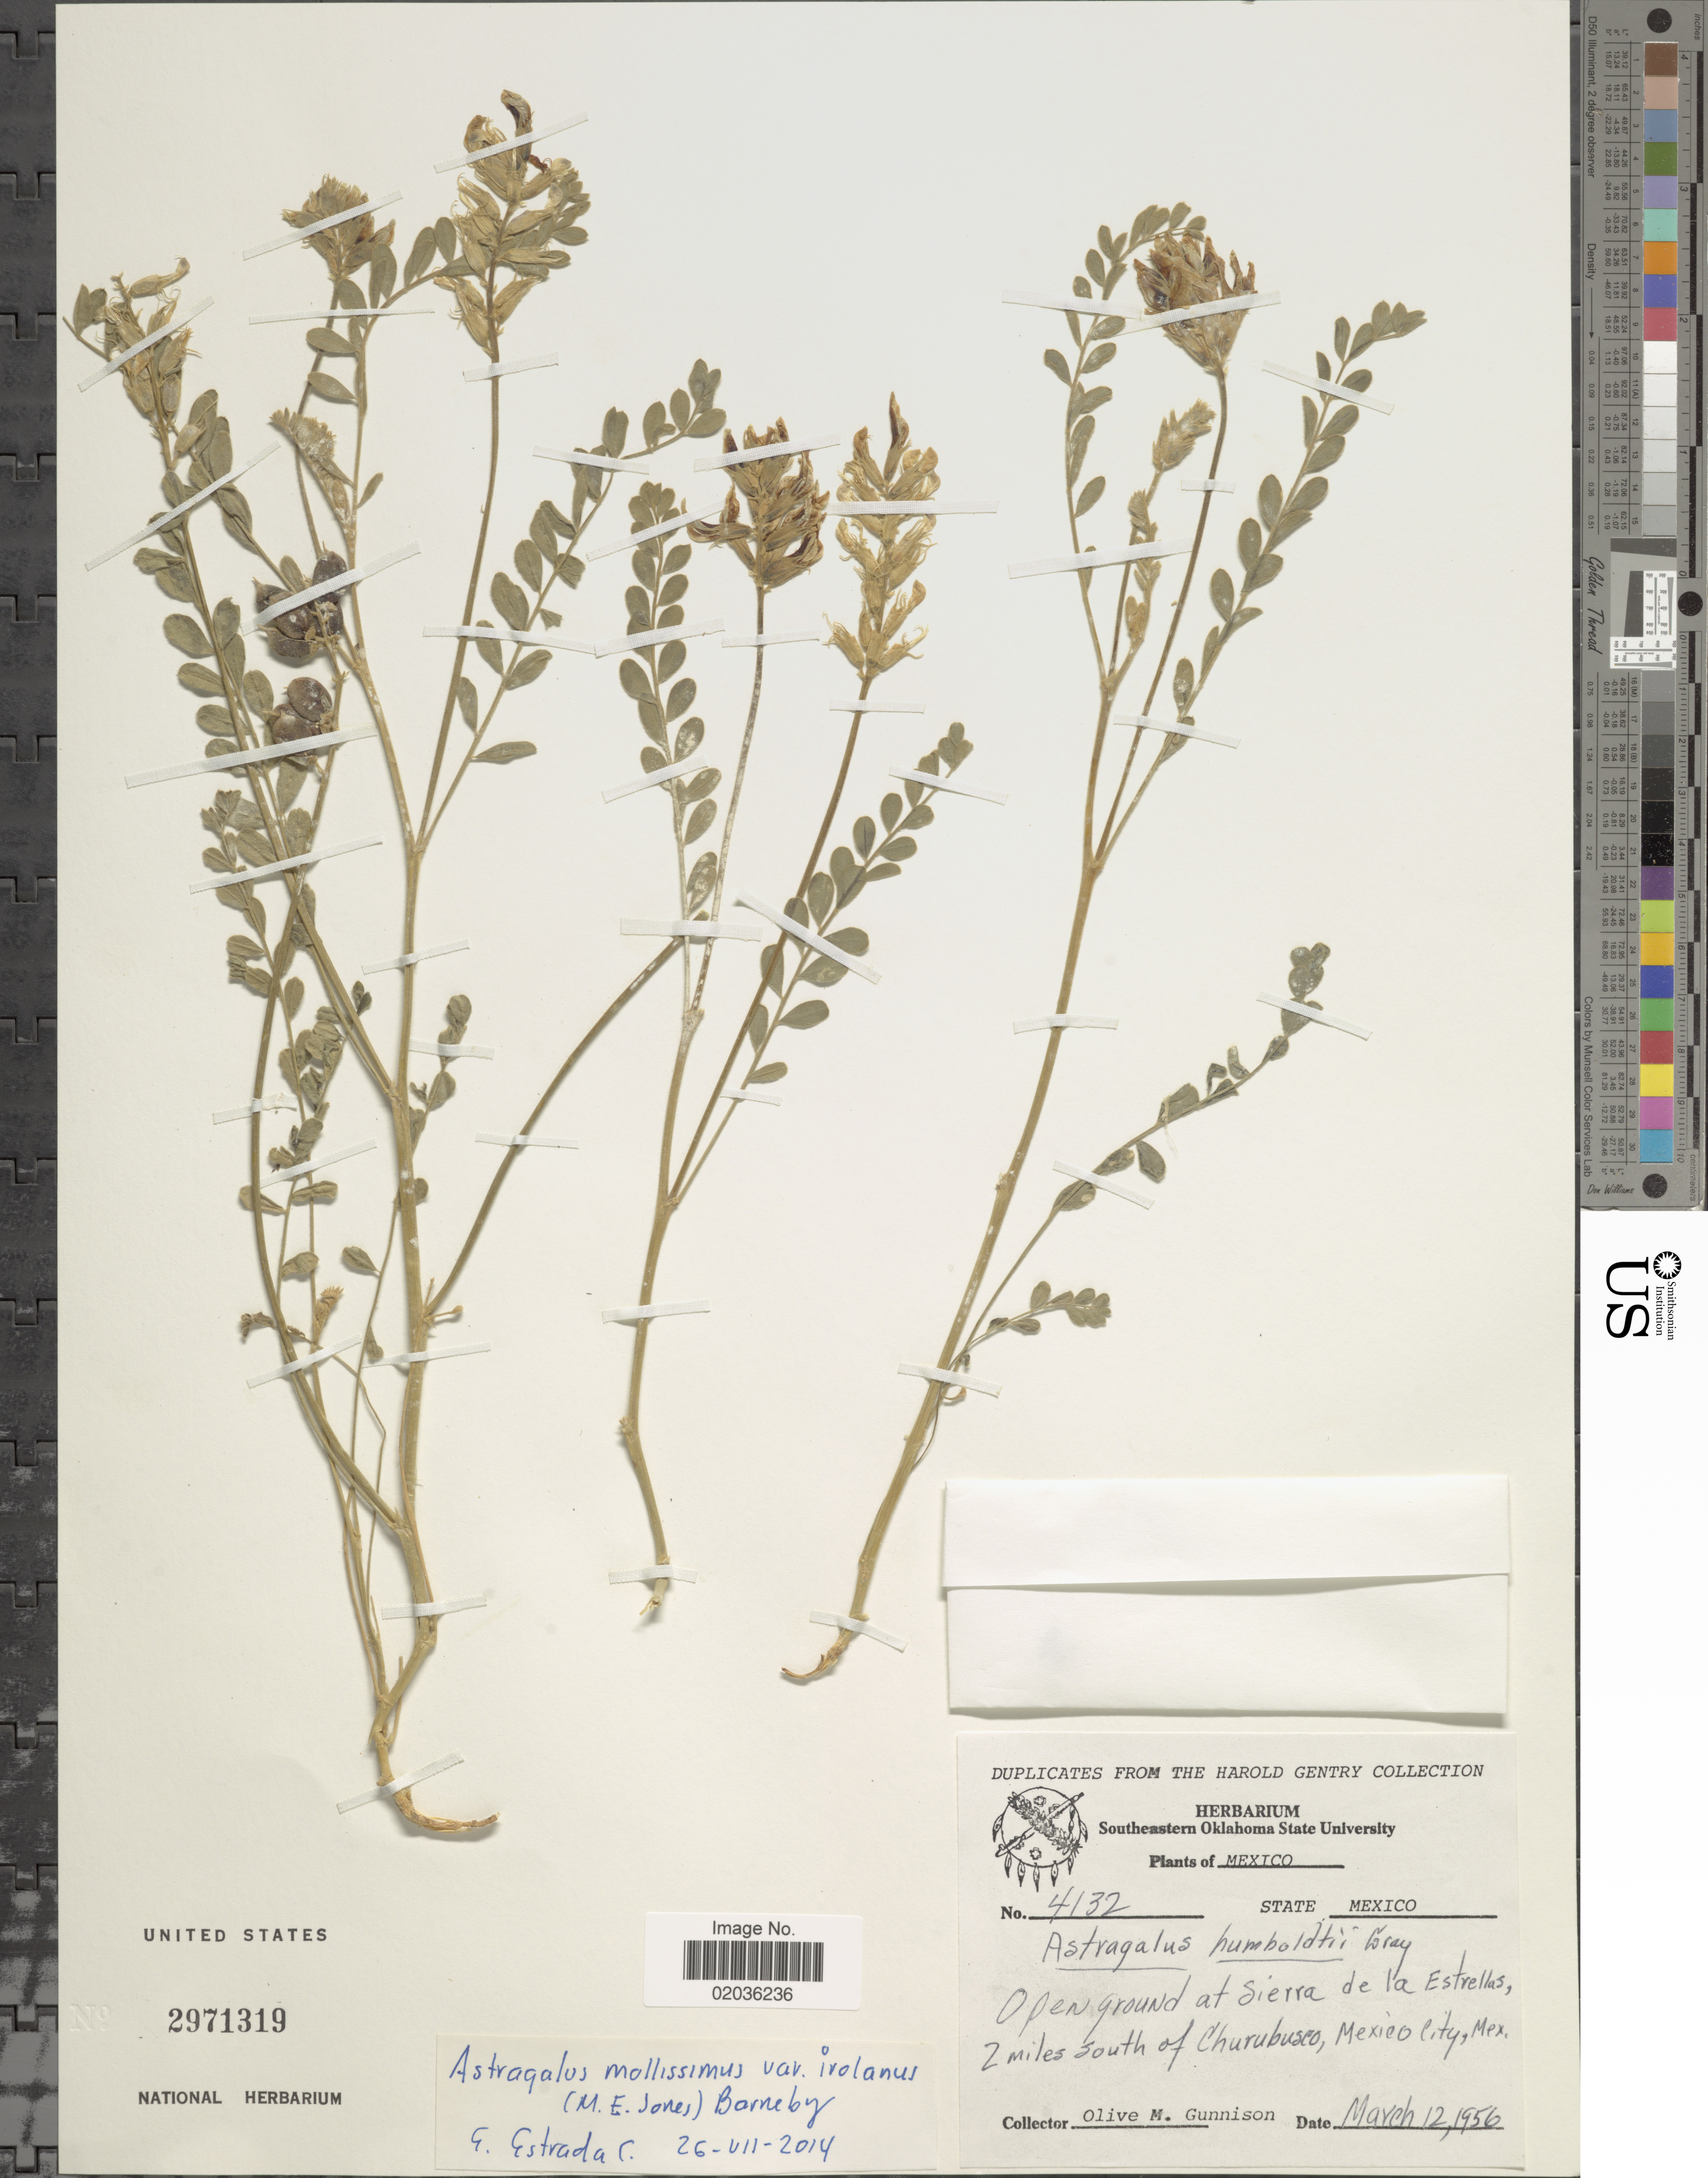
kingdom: Plantae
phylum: Tracheophyta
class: Magnoliopsida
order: Fabales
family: Fabaceae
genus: Astragalus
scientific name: Astragalus mollissimus var. irolanus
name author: (M.E. Jones) Barneby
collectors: Gunnison, O. M.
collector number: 4132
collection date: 1956-03-12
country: Mexico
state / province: México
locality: Open ground at Sierra de la Estrellas, 2 miles south of Churubusco, Mexico City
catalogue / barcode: US 2971319